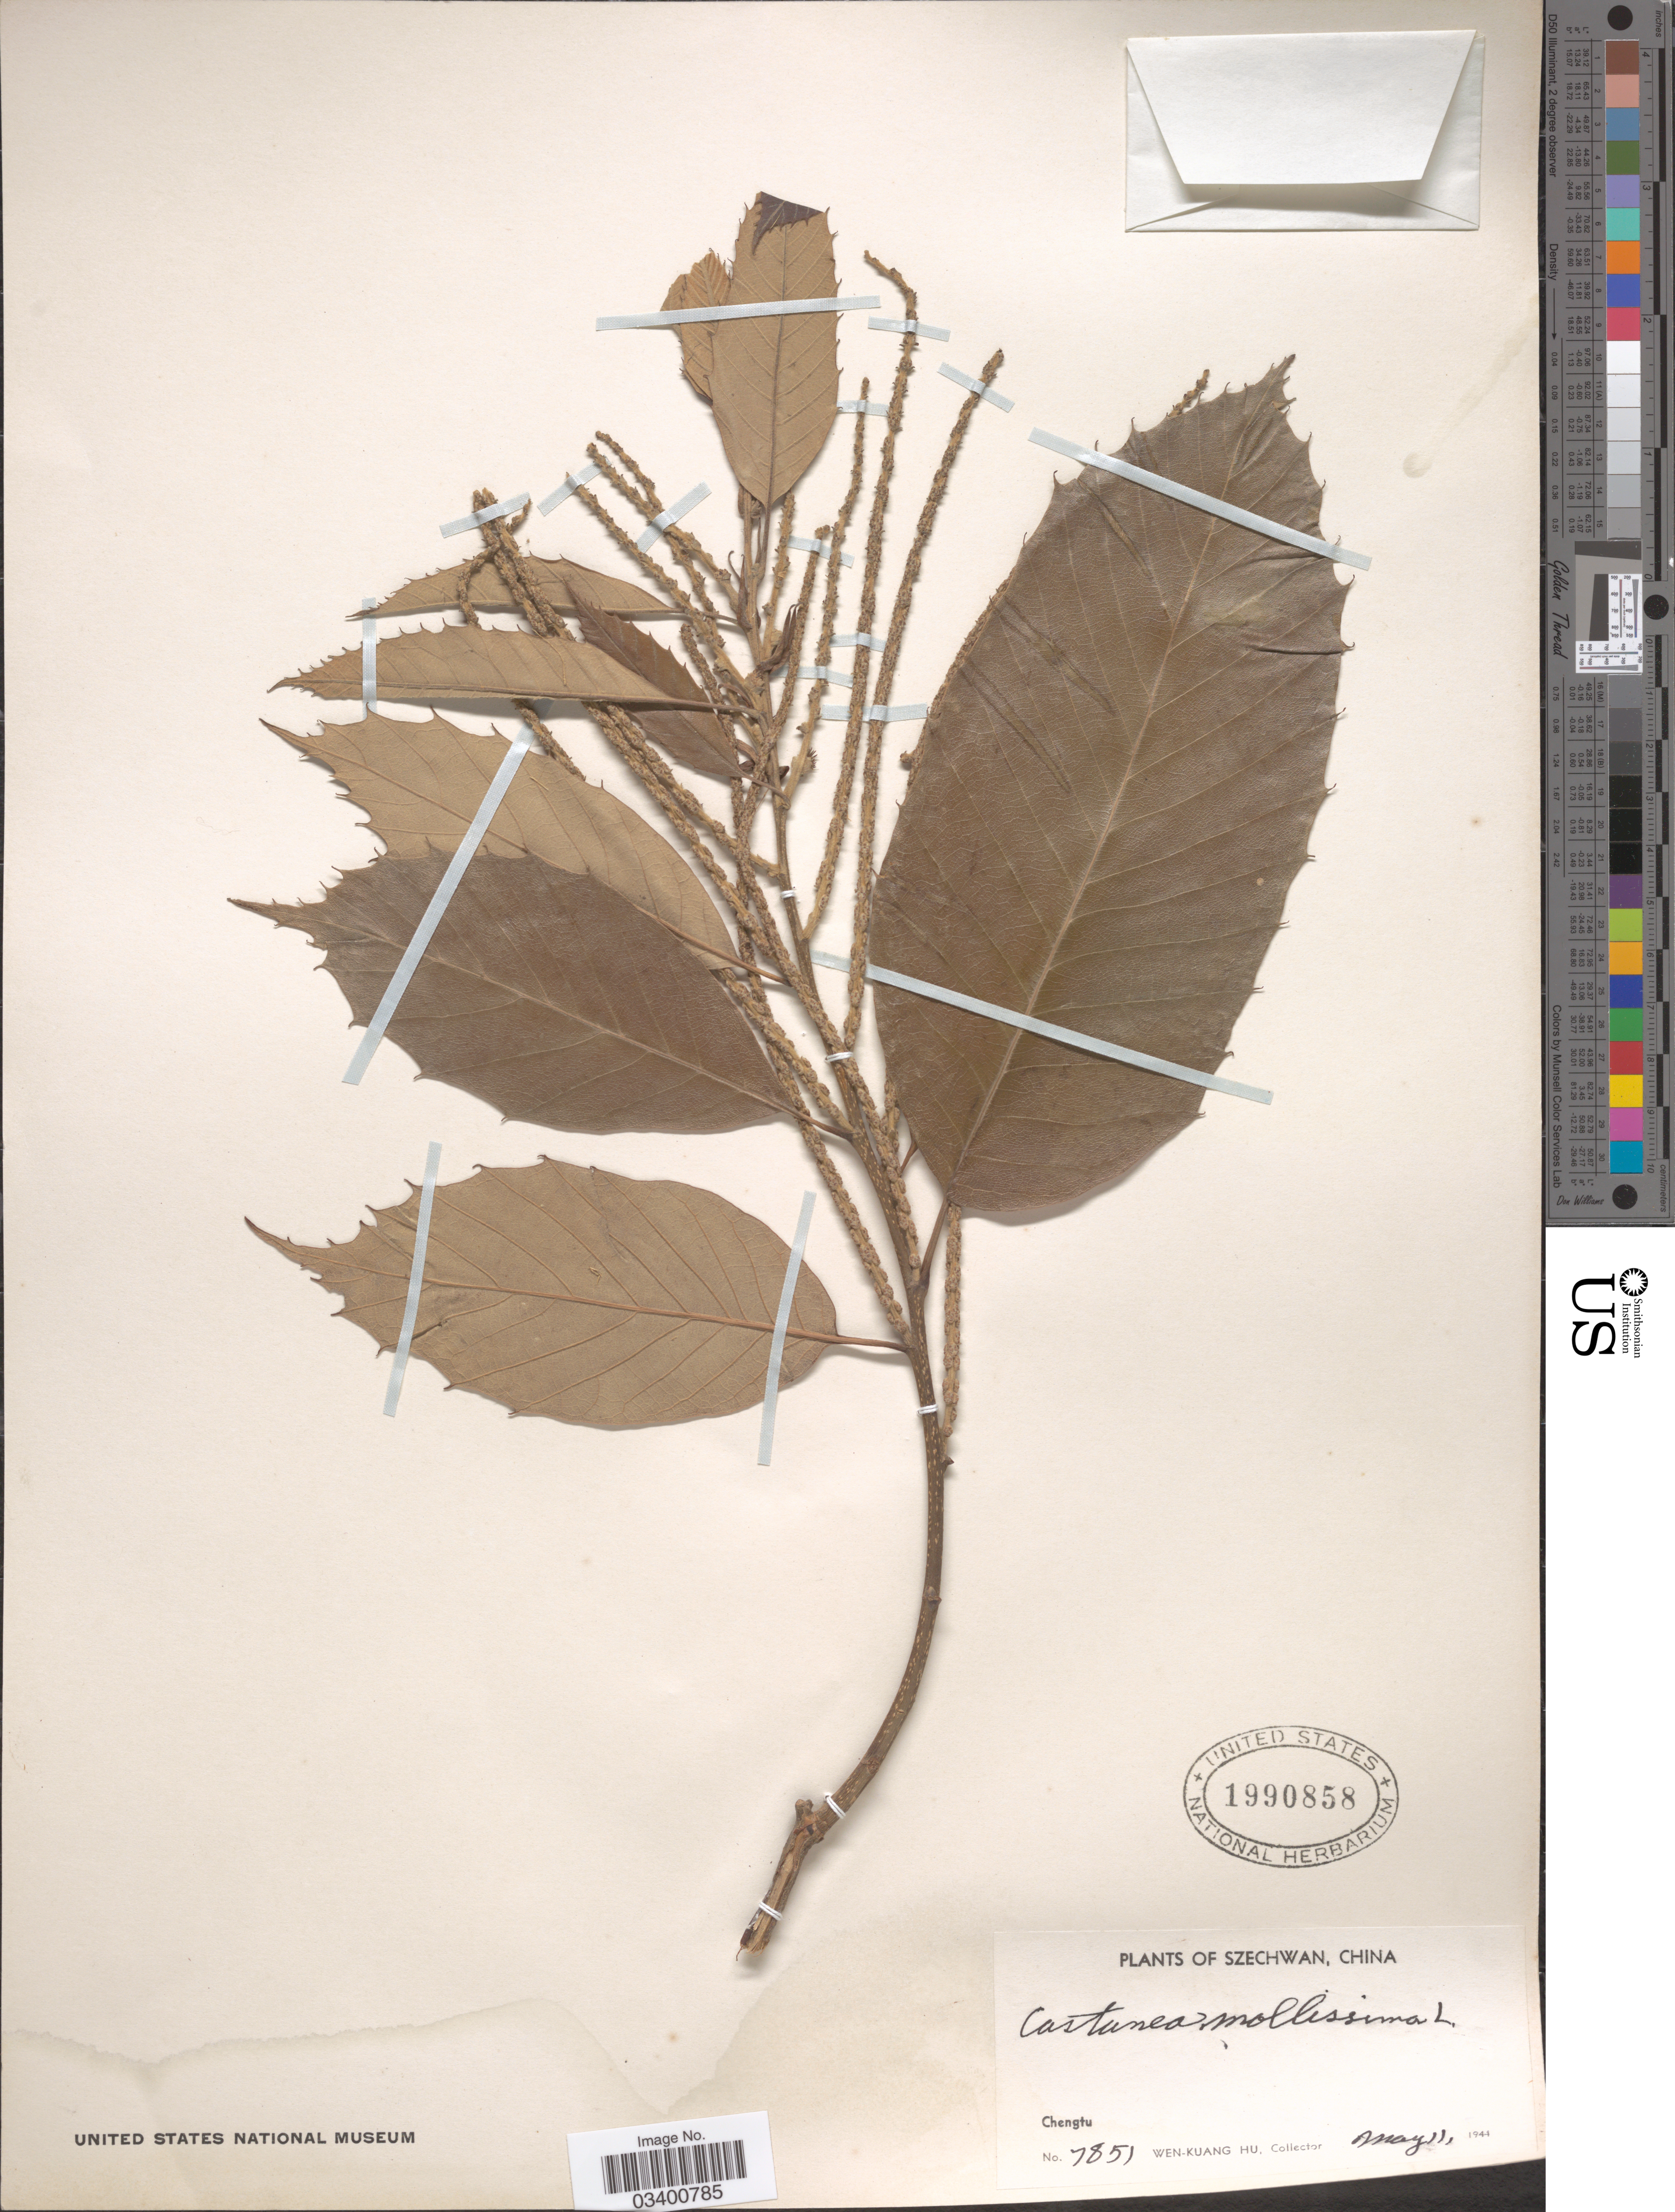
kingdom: Plantae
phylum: Tracheophyta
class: Magnoliopsida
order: Fagales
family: Fagaceae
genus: Castanea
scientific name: Castanea mollissima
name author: Blume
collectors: W. K. Hu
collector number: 7851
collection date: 1944-05-11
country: China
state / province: Sichuan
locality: Szechwan. Chengtu.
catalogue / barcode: US 1990858